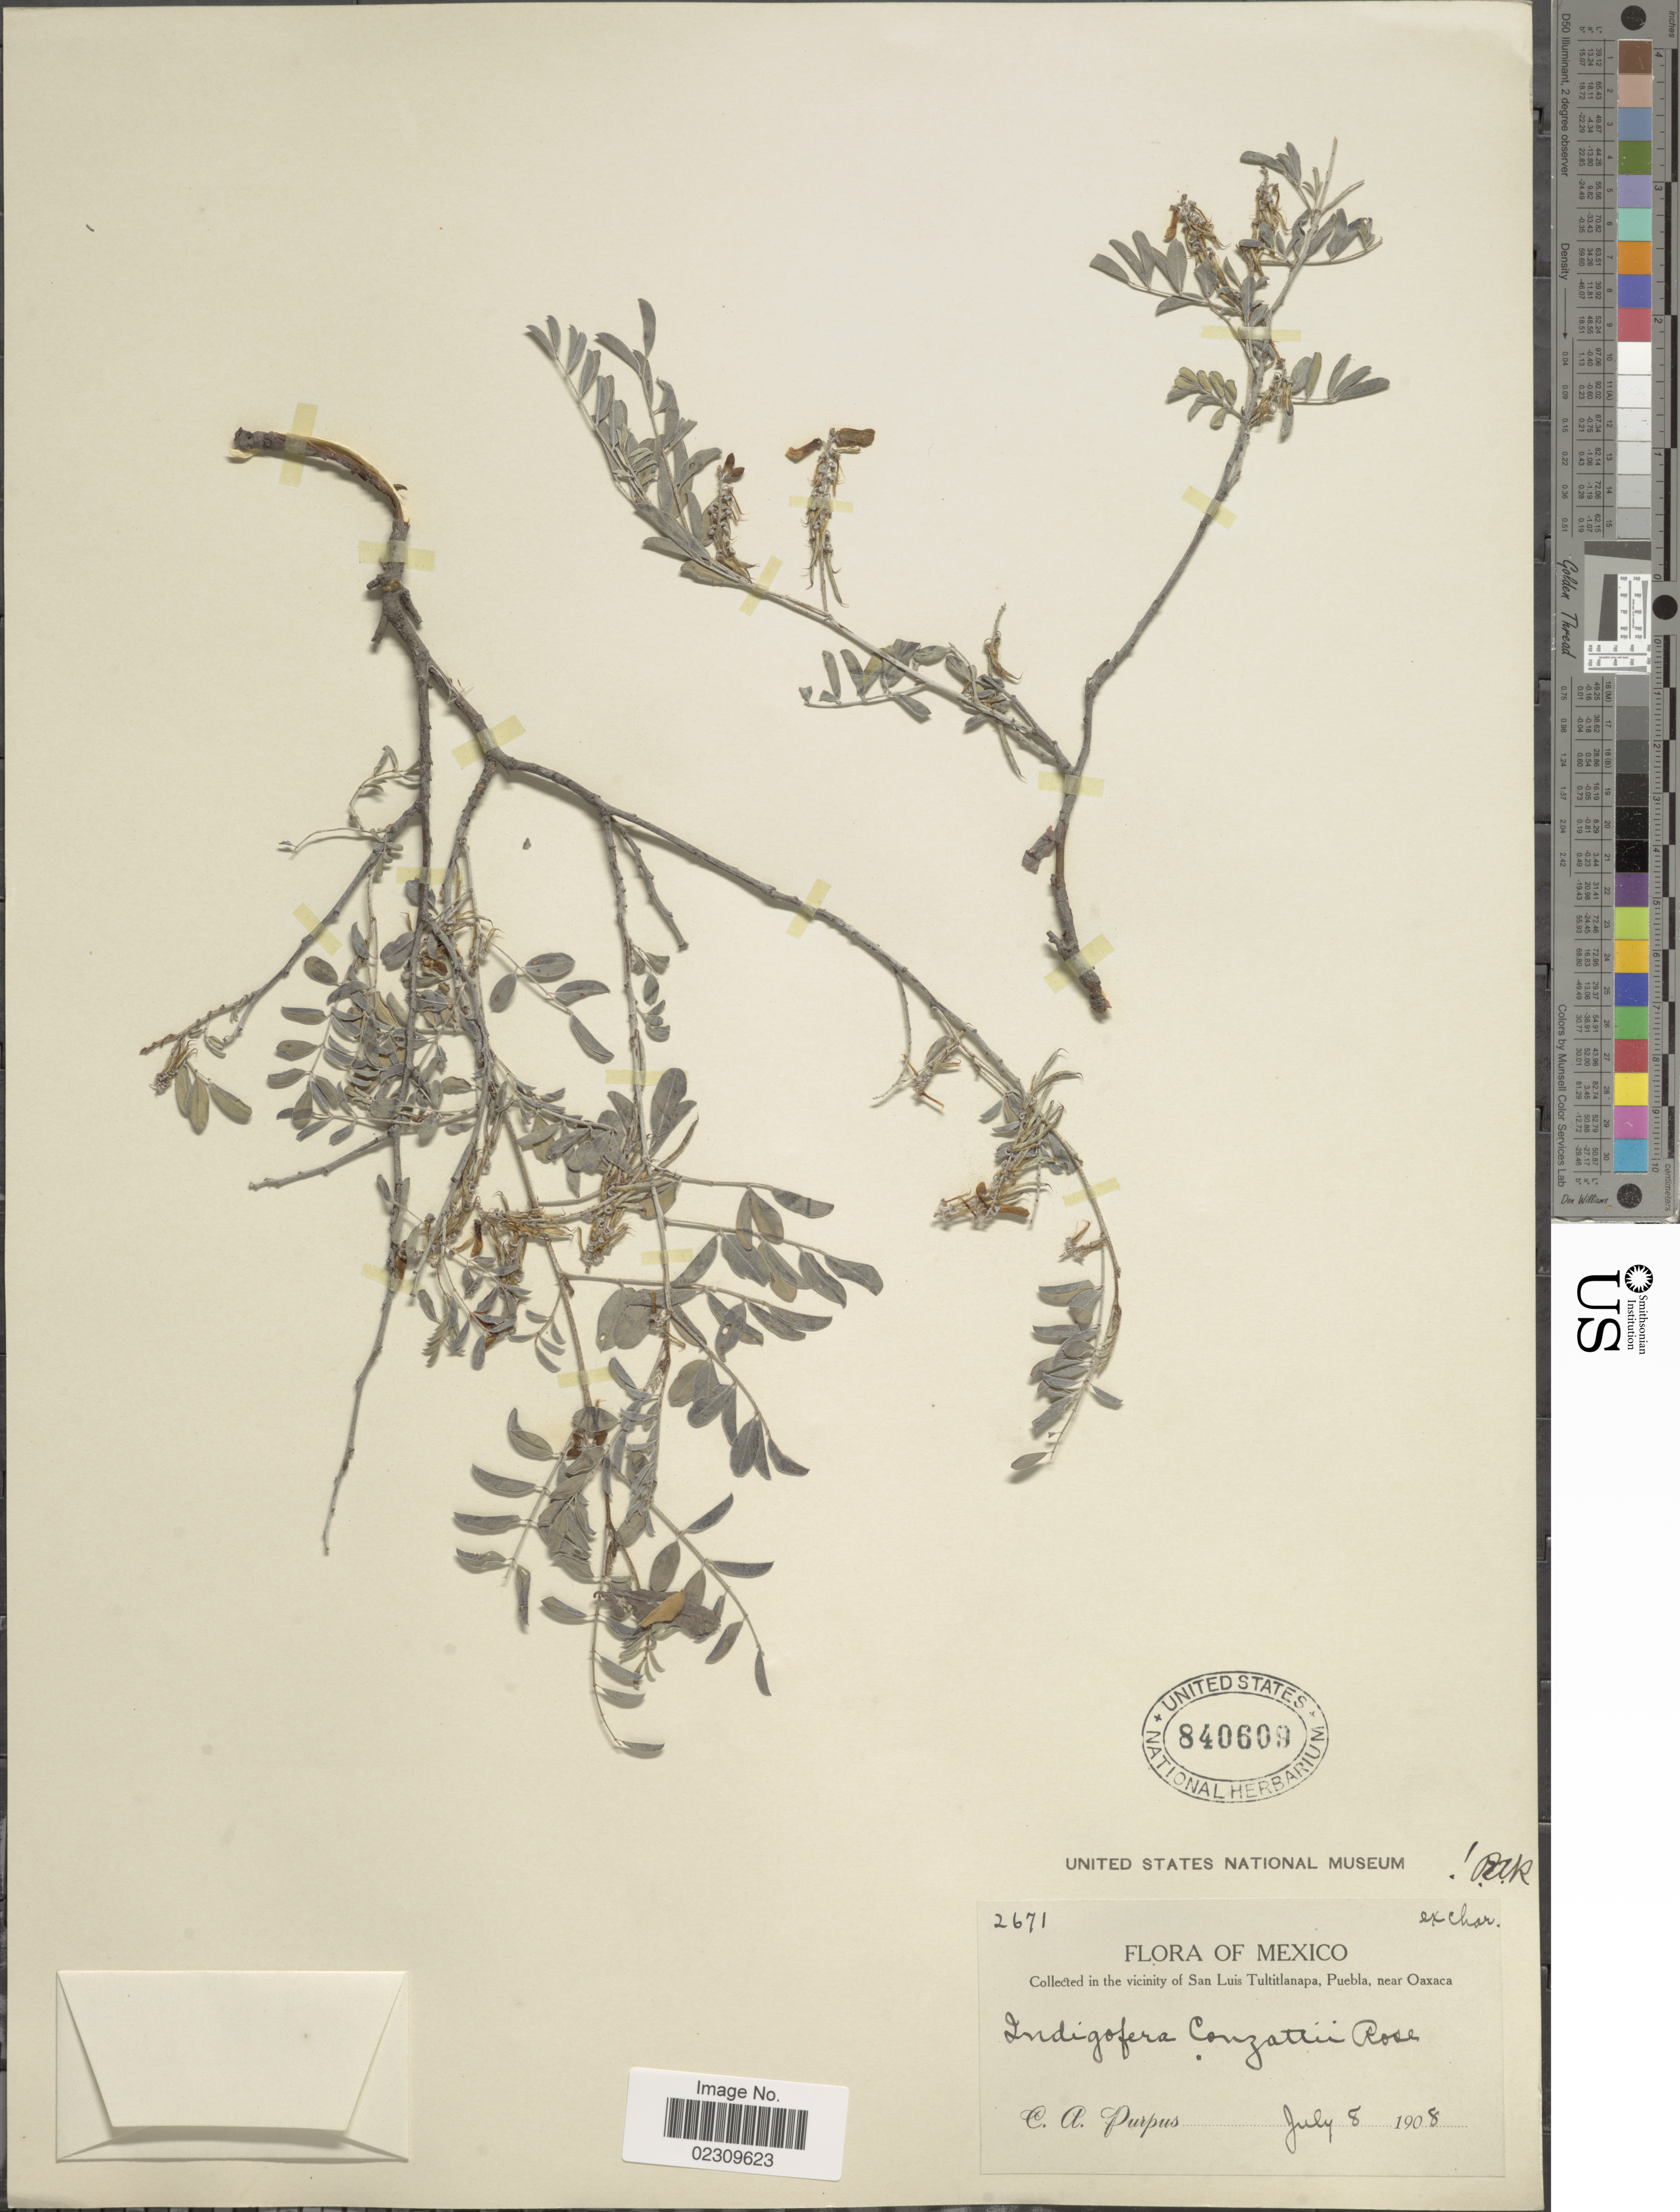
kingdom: Plantae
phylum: Tracheophyta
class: Magnoliopsida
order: Fabales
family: Fabaceae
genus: Indigofera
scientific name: Indigofera conzattii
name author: Rose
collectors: C. A. Purpus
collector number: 2671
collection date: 1908-07-08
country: Mexico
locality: In the vicinity of San Luis Tultitlanapa, Puebla, near Oaxaca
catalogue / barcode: US 840609